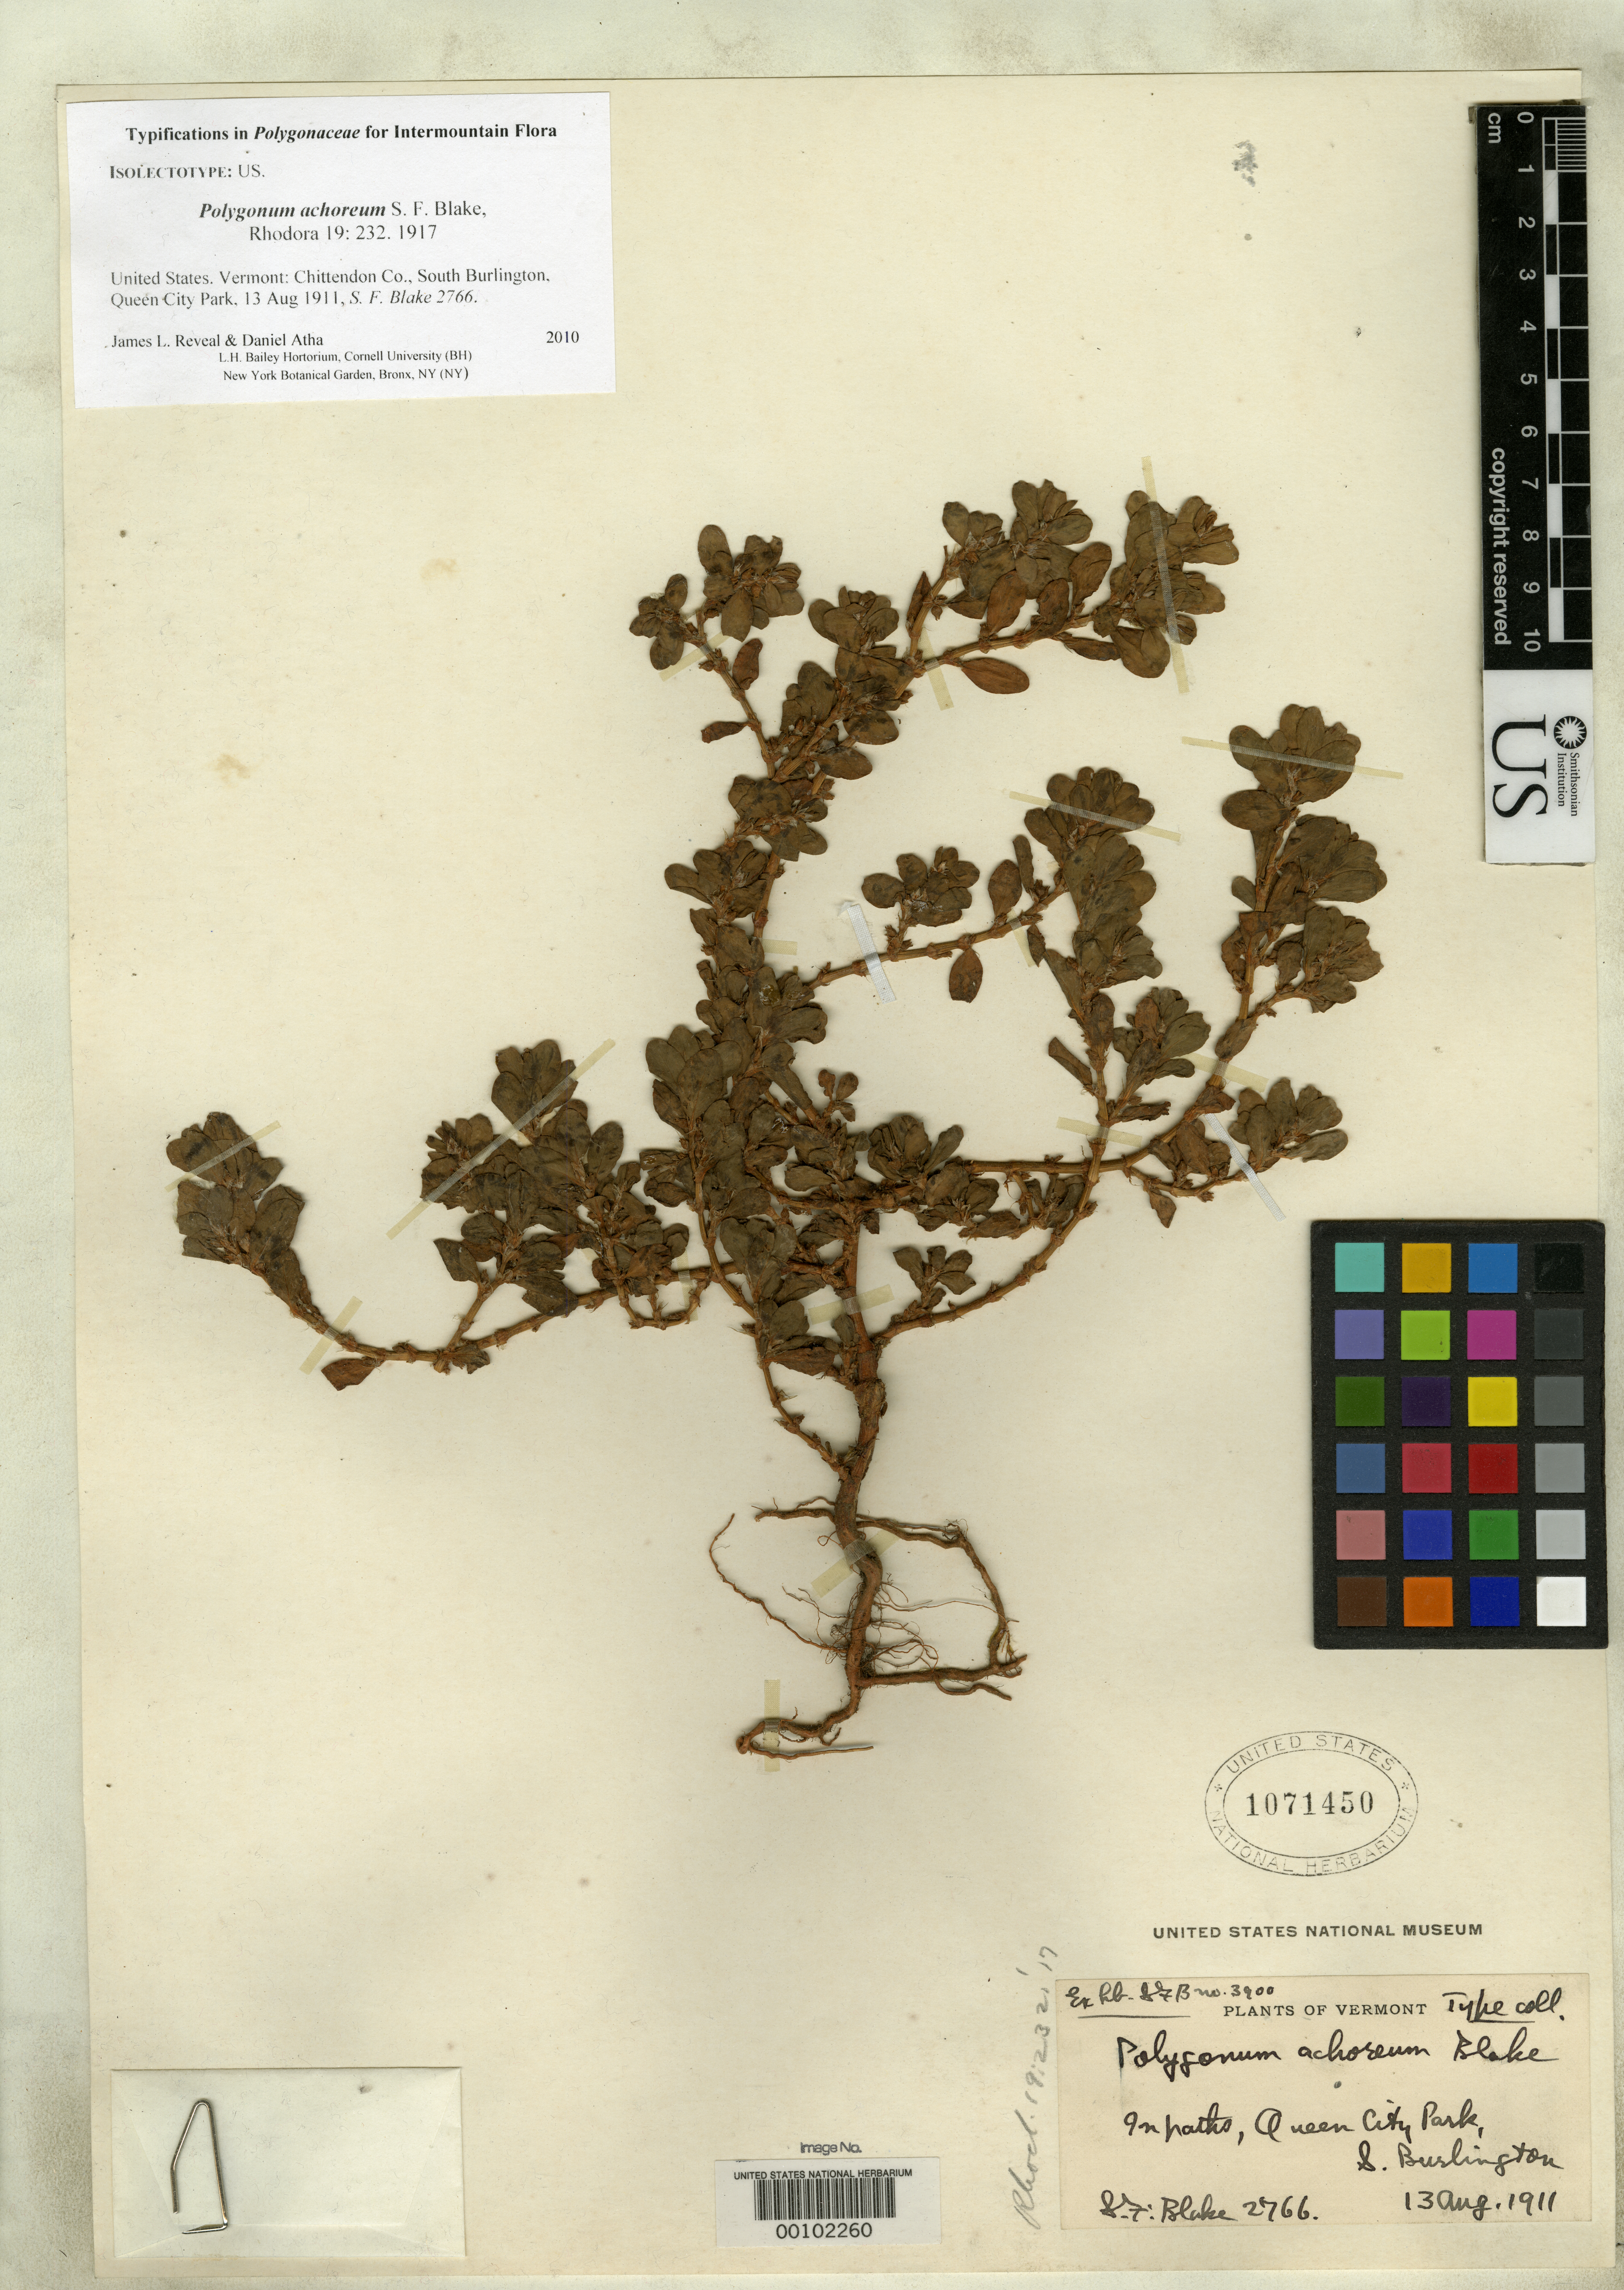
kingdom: Plantae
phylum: Tracheophyta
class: Magnoliopsida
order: Caryophyllales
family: Polygonaceae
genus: Polygonum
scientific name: Polygonum achoreum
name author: S.F. Blake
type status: Isolectotype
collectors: S. Blake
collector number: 2766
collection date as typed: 13 Aug 1911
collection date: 1911-08-13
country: United States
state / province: Vermont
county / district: Chittenden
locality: Queen City Park, S. Burlington.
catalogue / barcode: US 1071450